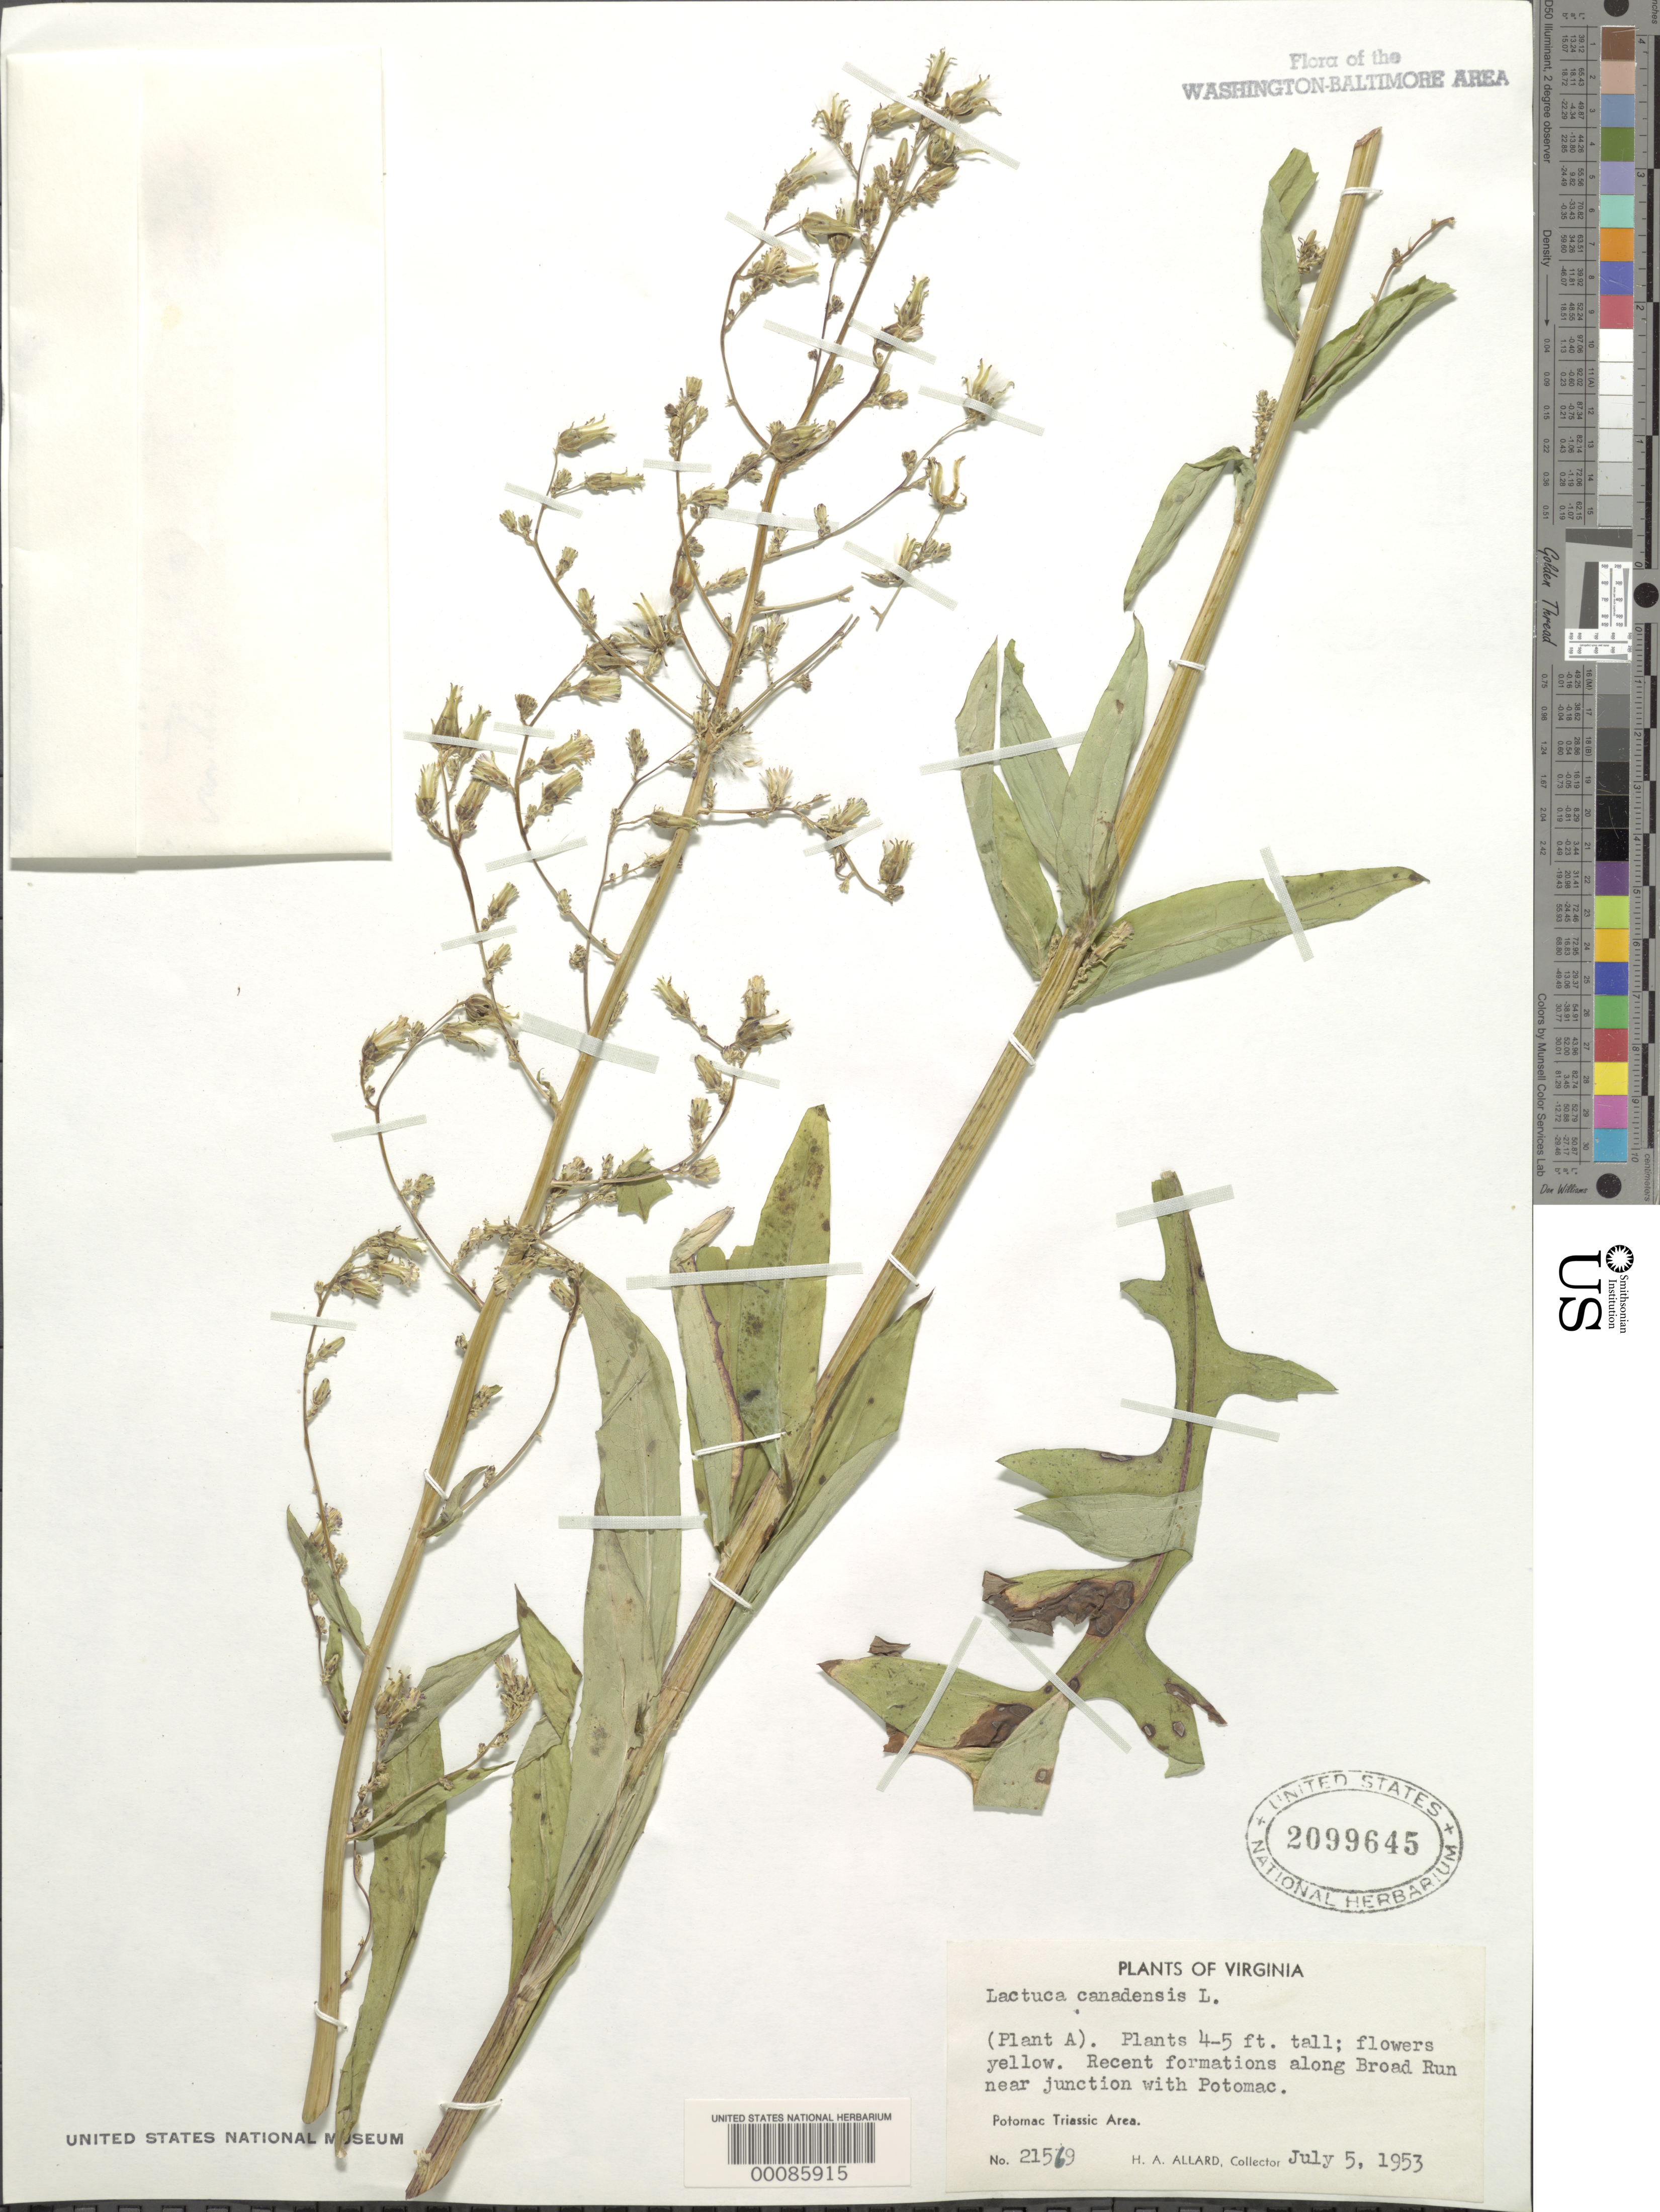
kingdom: Plantae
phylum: Tracheophyta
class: Magnoliopsida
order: Asterales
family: Asteraceae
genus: Lactuca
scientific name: Lactuca canadensis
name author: L.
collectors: H. A. Allard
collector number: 21569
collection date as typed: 05 Jul 1953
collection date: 1953-07-05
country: United States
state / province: Virginia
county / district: Loudoun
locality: Broad Run near junction with Potomac C. & O. Canal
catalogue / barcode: US 2099645